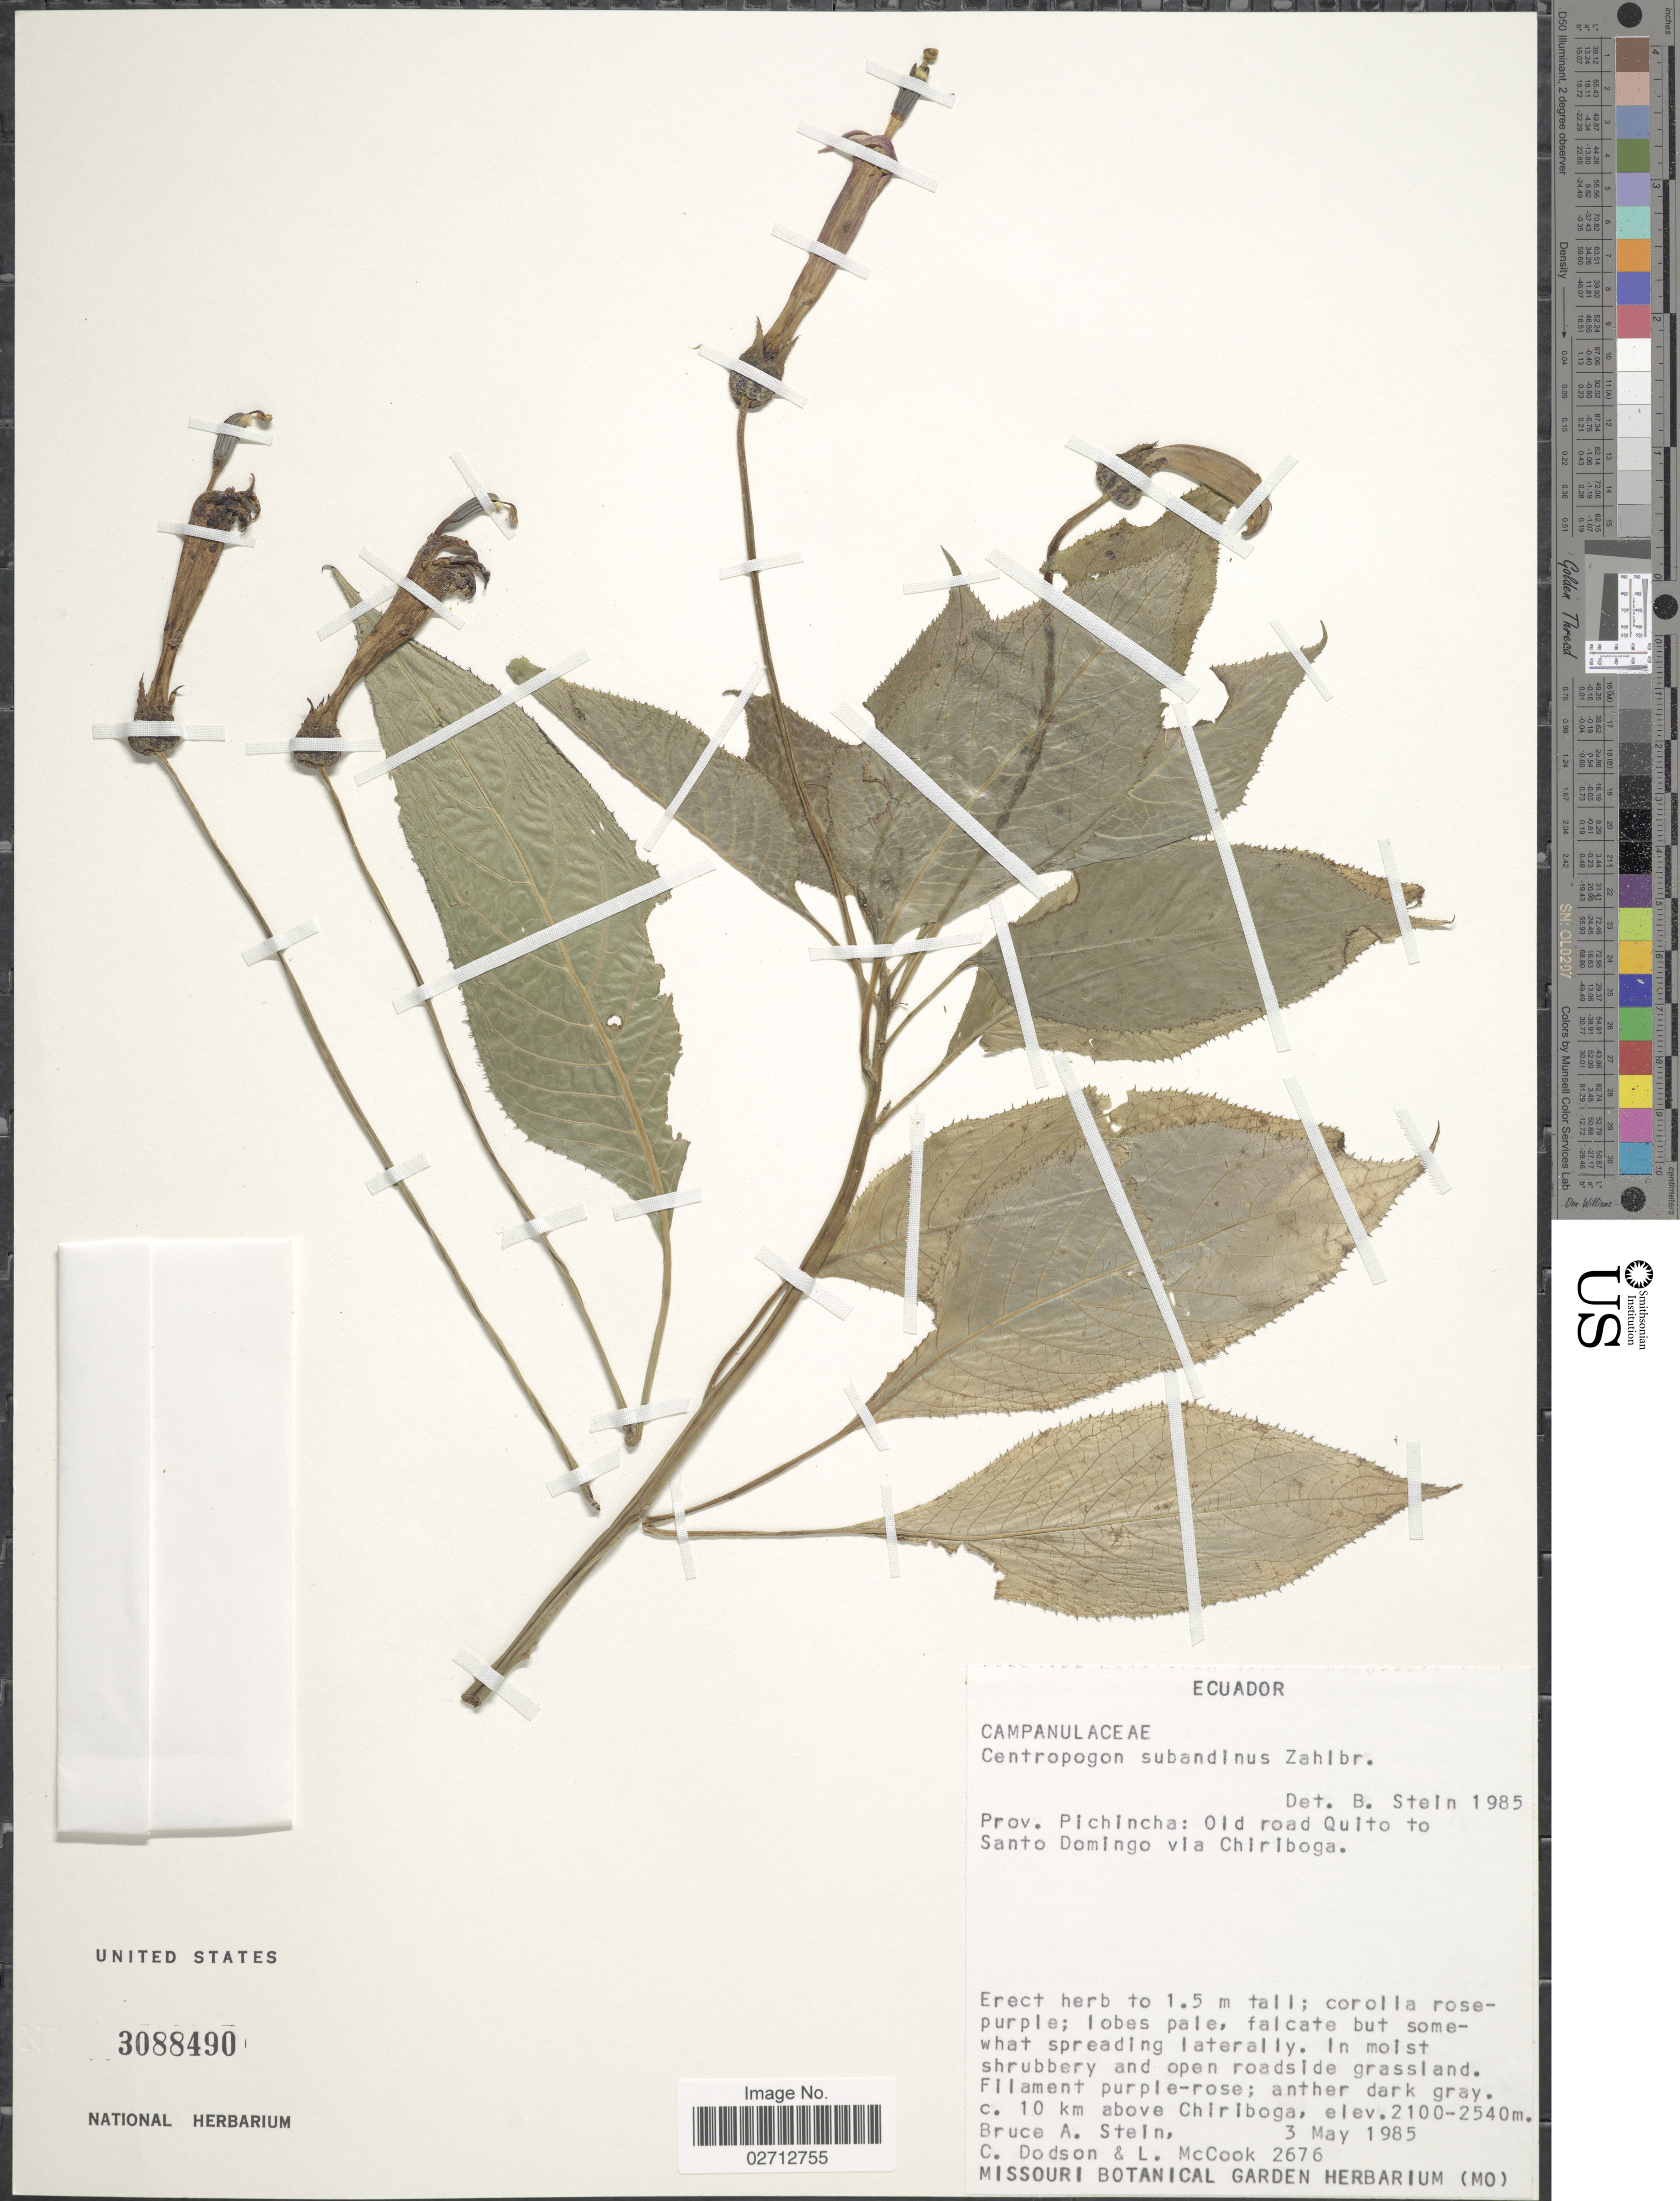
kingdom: Plantae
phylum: Tracheophyta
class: Magnoliopsida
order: Asterales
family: Campanulaceae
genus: Centropogon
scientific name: Centropogon subandinus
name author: Zahlbr.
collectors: B. A. Stein, C. Dodson & L. McCook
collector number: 2676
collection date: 1985-05-03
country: Ecuador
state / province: Pichincha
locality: Old road to Quito to Santo Domingo via Chiriboga. c. 10 km above Chiriboga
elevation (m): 2100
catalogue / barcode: US 3088490